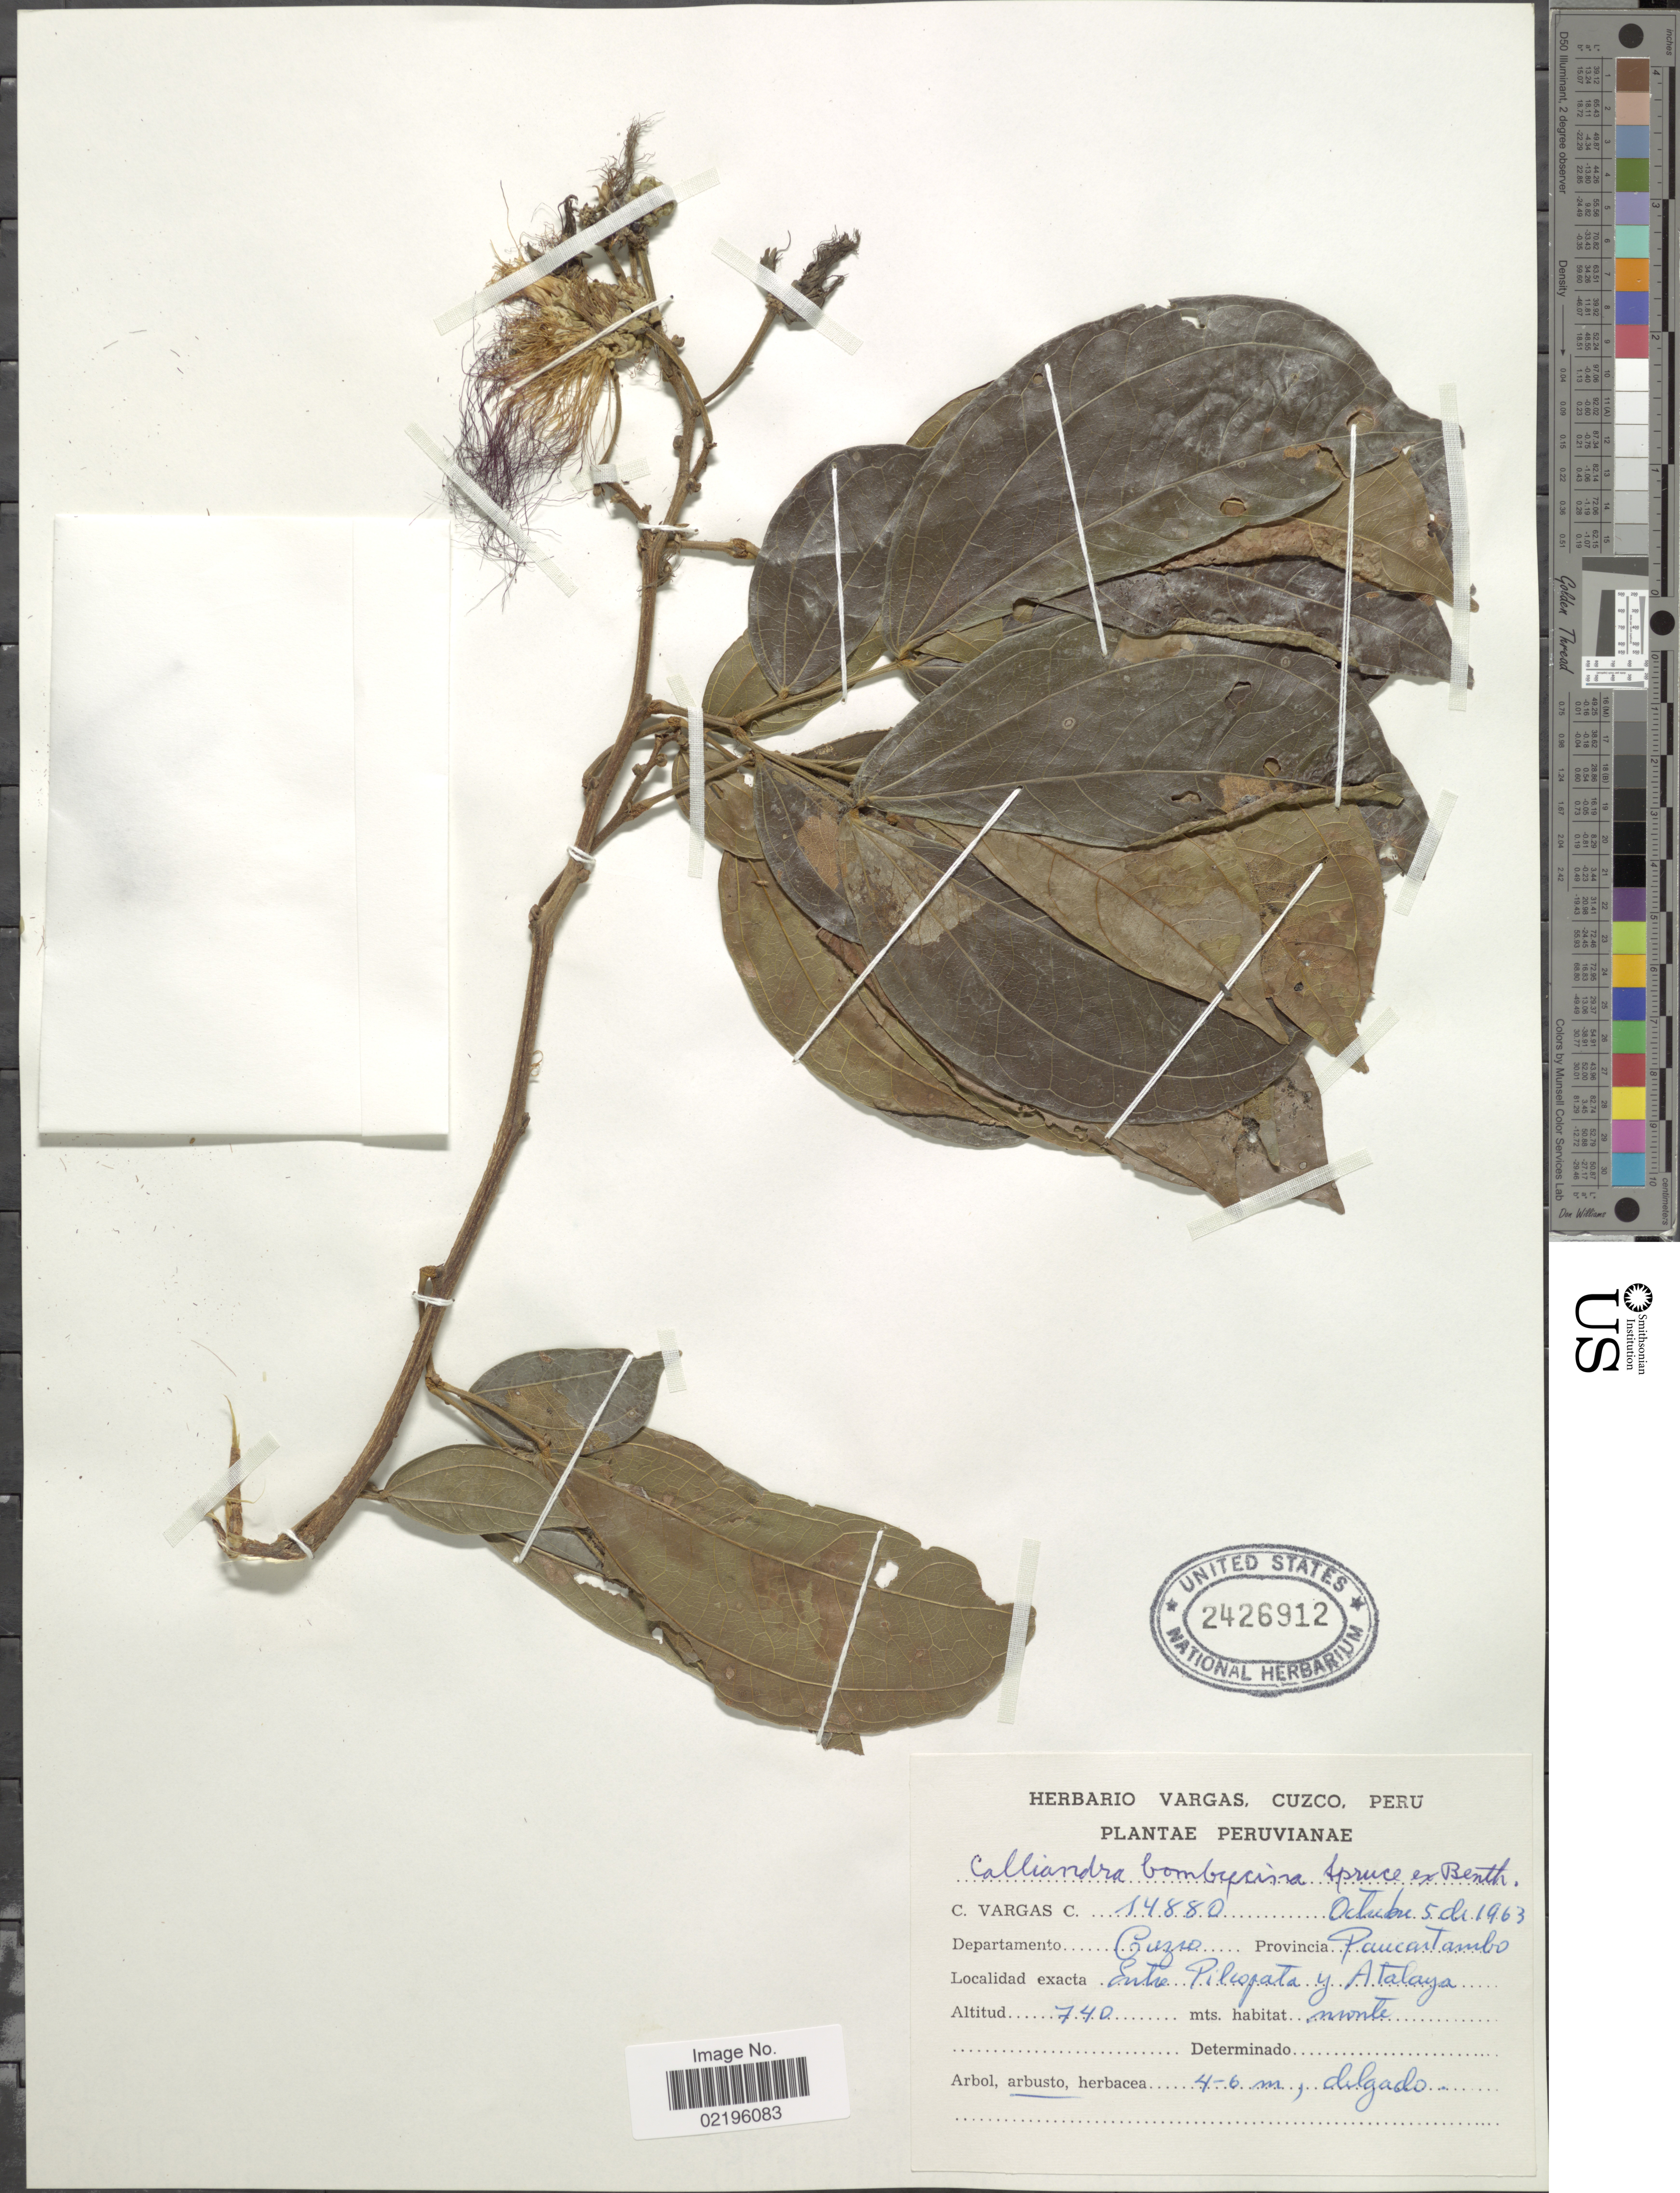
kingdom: Plantae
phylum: Tracheophyta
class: Magnoliopsida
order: Fabales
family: Fabaceae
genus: Calliandra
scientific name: Calliandra bombycina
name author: Benth. ex Spruce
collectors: C. Vargas Calderón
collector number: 14880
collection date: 1963-10-05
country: Peru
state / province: Cusco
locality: Departamento Cusco. Provincia Paucartambo, entre Piliopata y Atalaya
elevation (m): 740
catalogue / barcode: US 2426912